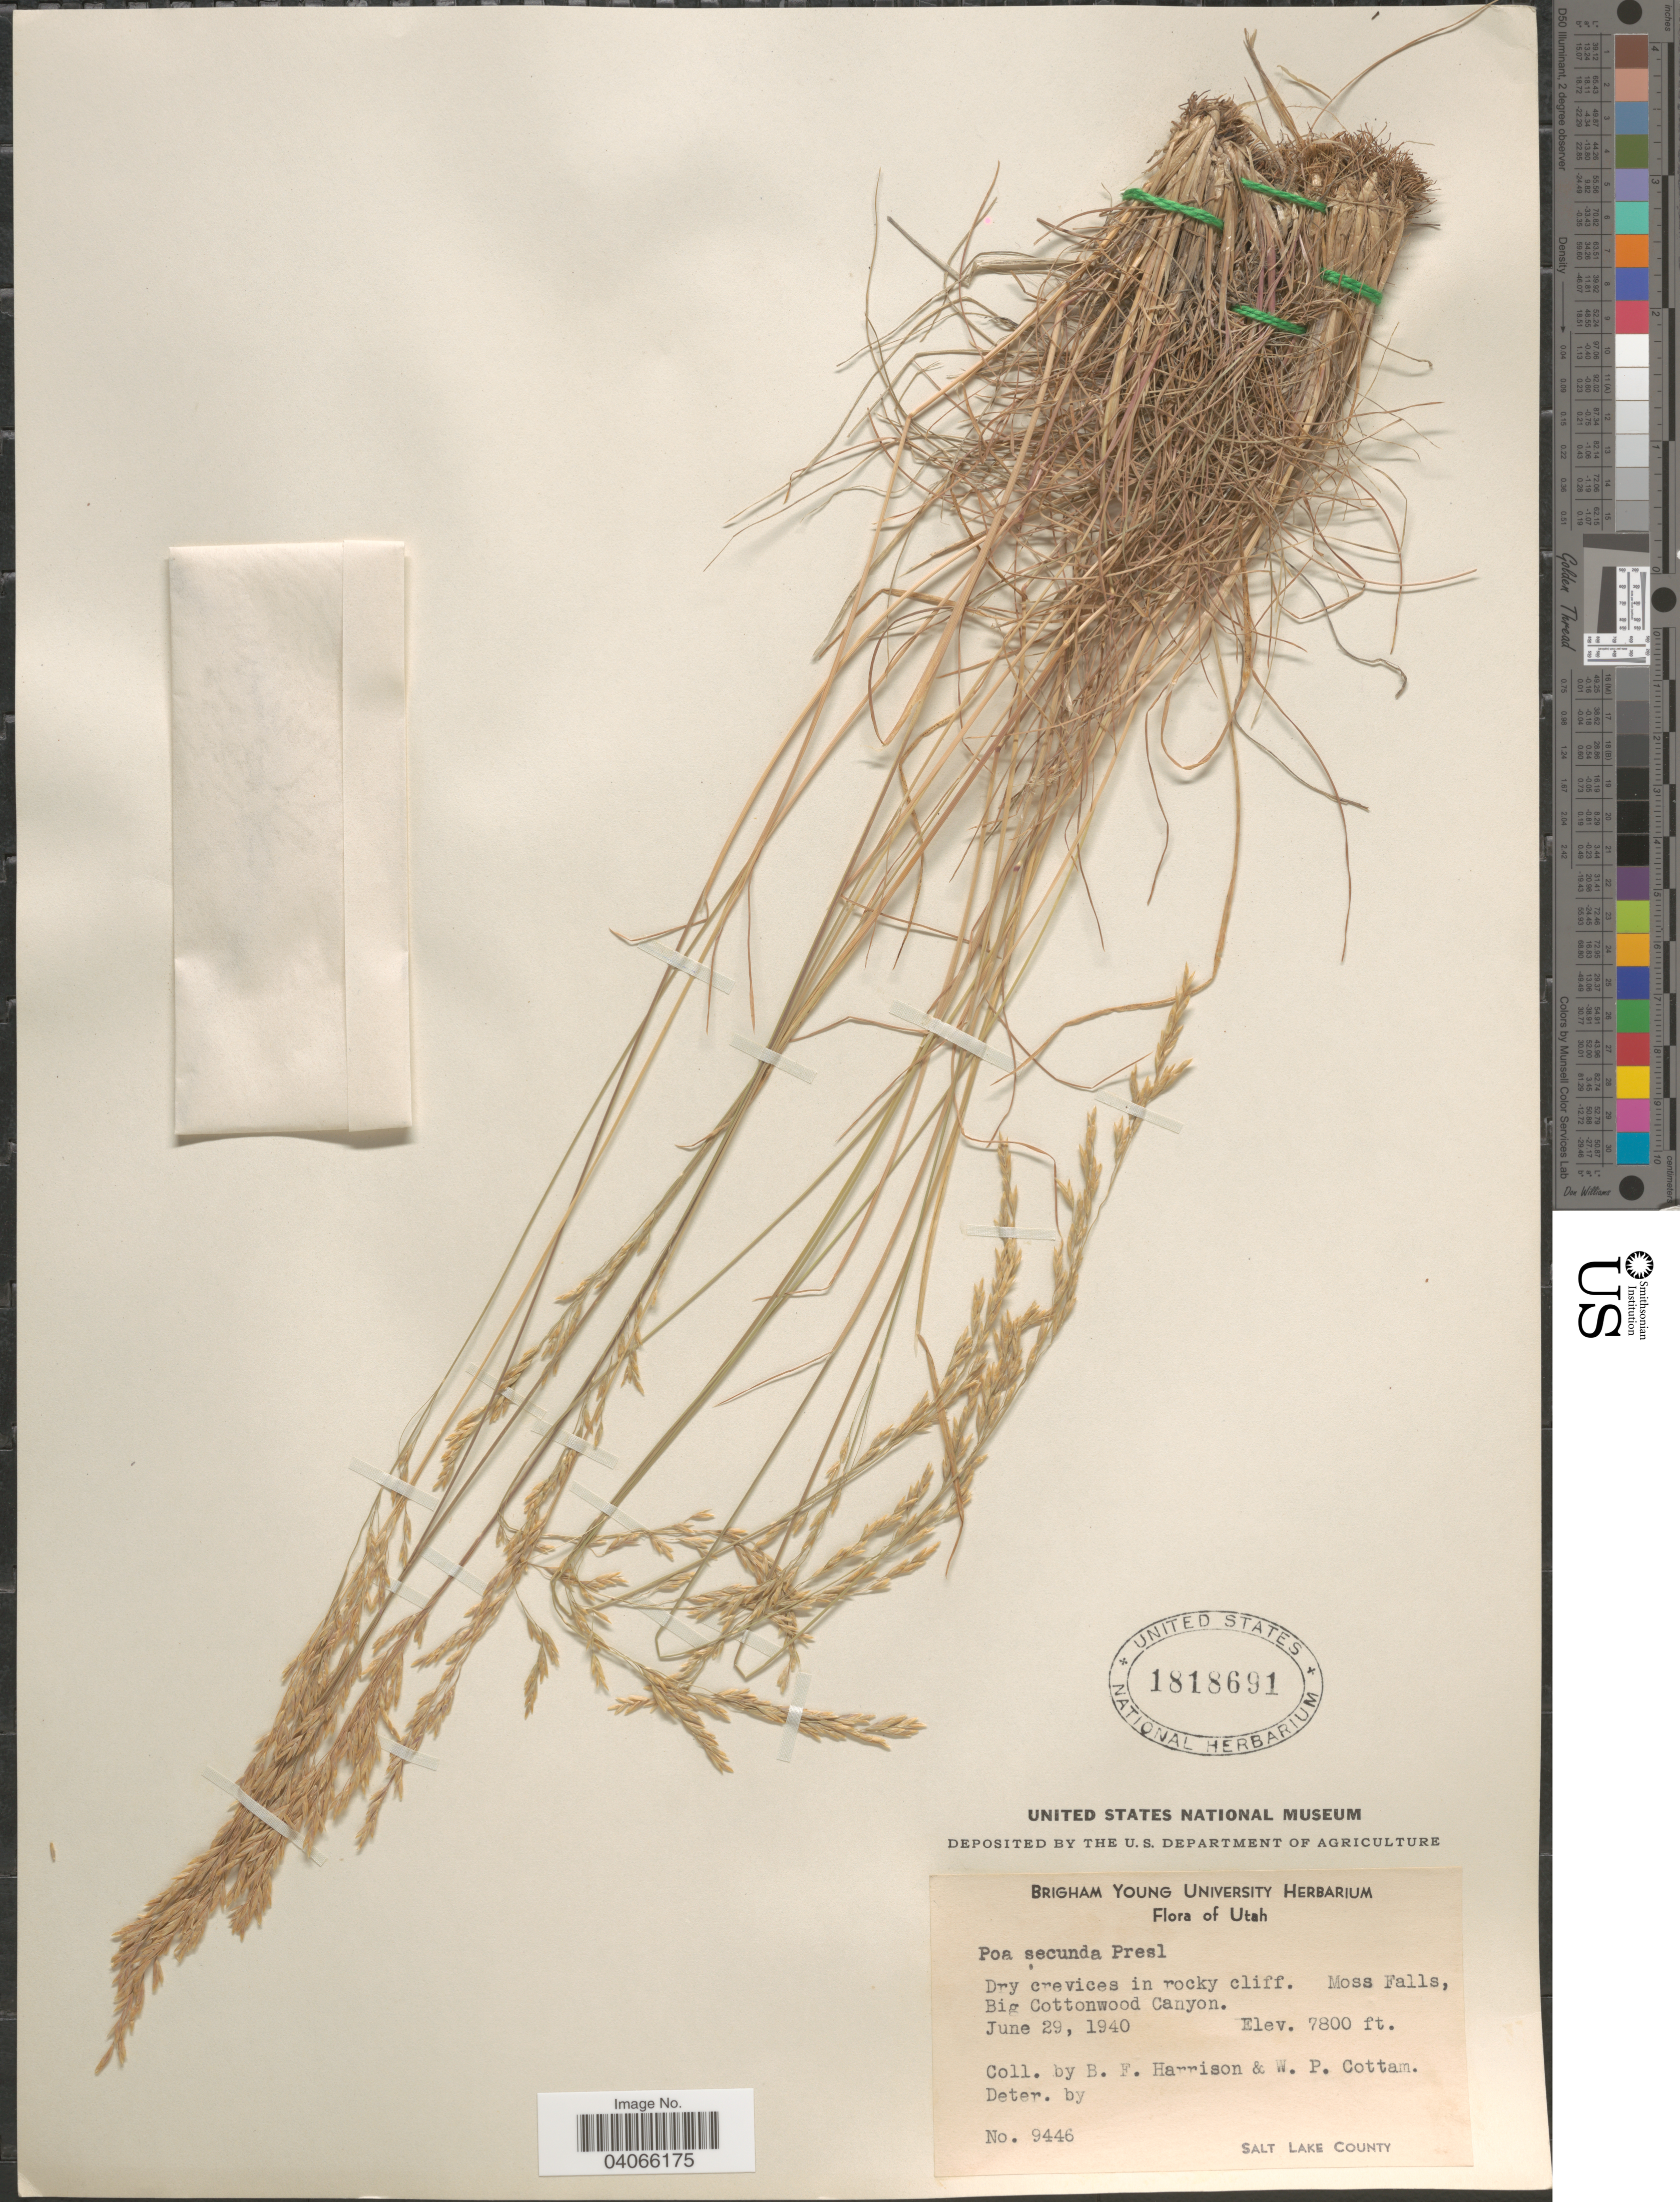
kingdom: Plantae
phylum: Tracheophyta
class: Liliopsida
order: Poales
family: Poaceae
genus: Poa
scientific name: Poa secunda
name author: J. Presl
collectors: B. F. Harrison & W. Cottam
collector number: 9446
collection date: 1940-06-29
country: United States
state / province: Utah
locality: Moss Falls, Big Cottonwood Canyon. Salt Lake County.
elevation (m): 2377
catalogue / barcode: US 1818691